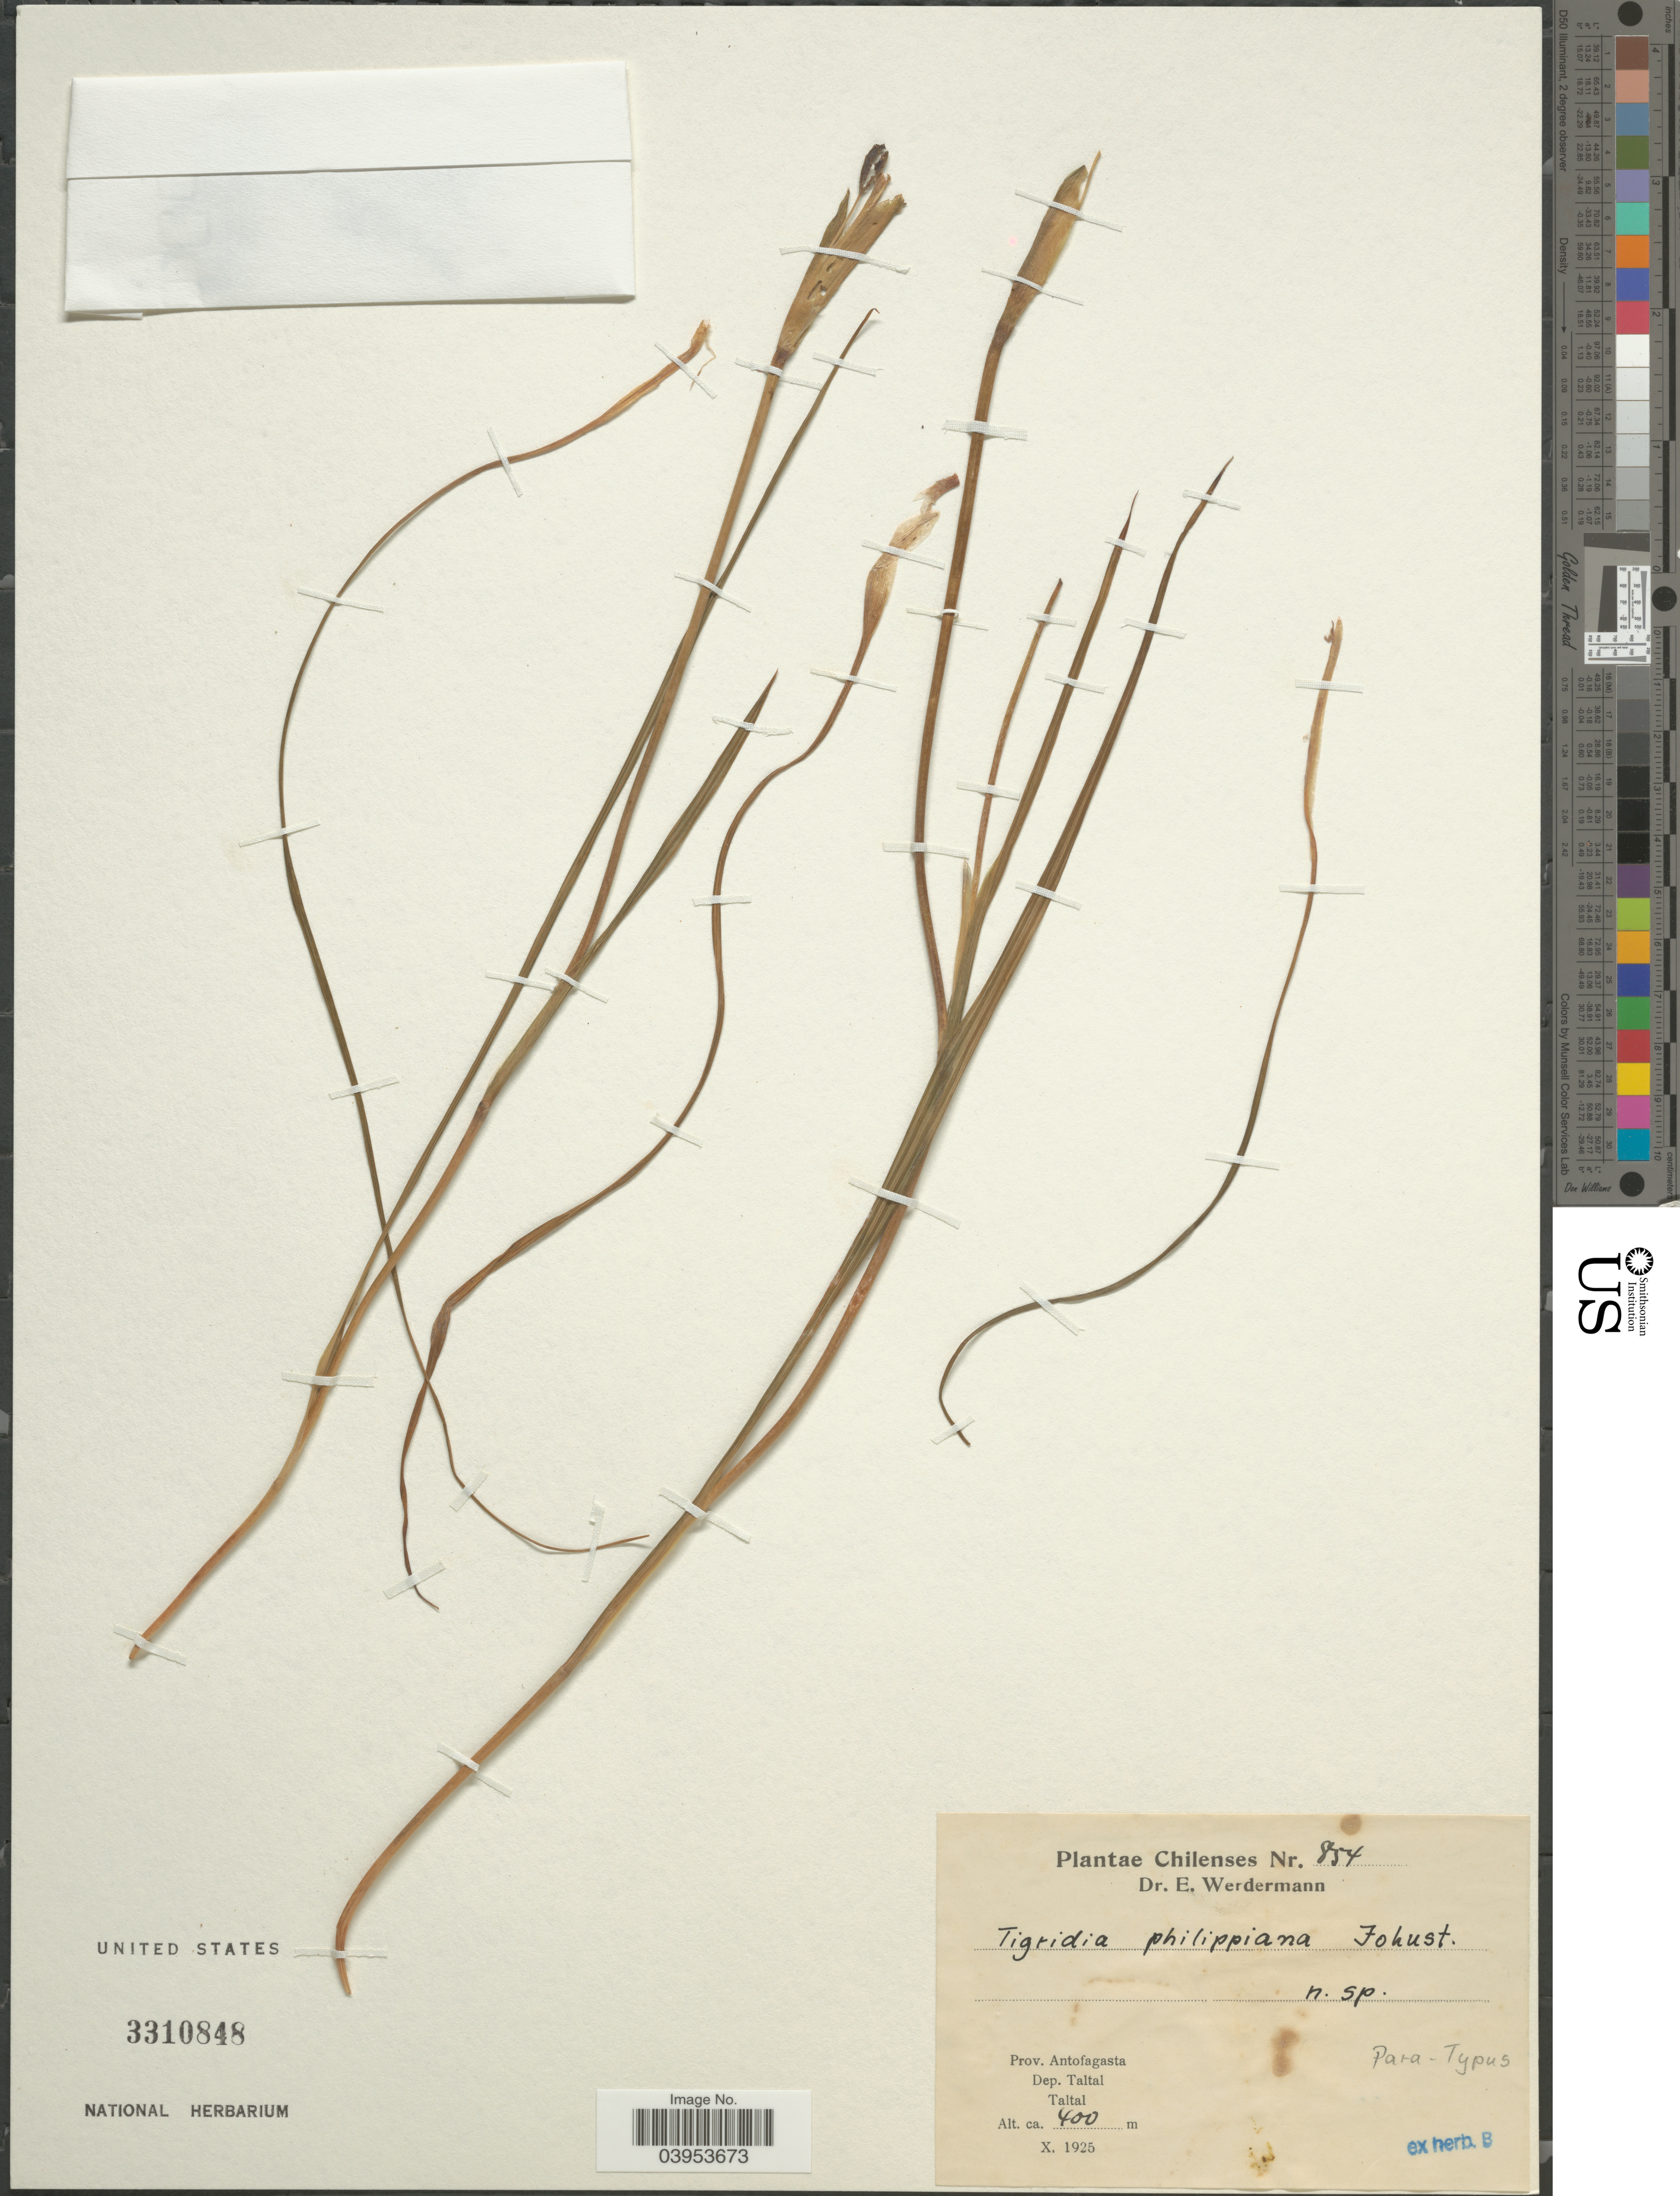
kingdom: Plantae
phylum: Tracheophyta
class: Liliopsida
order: Asparagales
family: Iridaceae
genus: Tigridia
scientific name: Tigridia sp.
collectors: E. Werdermann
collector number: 854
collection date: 1925-10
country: Chile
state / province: Antofagasta (II)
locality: Dep. Taltal. Taltal.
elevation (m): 400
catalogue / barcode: US 3310848